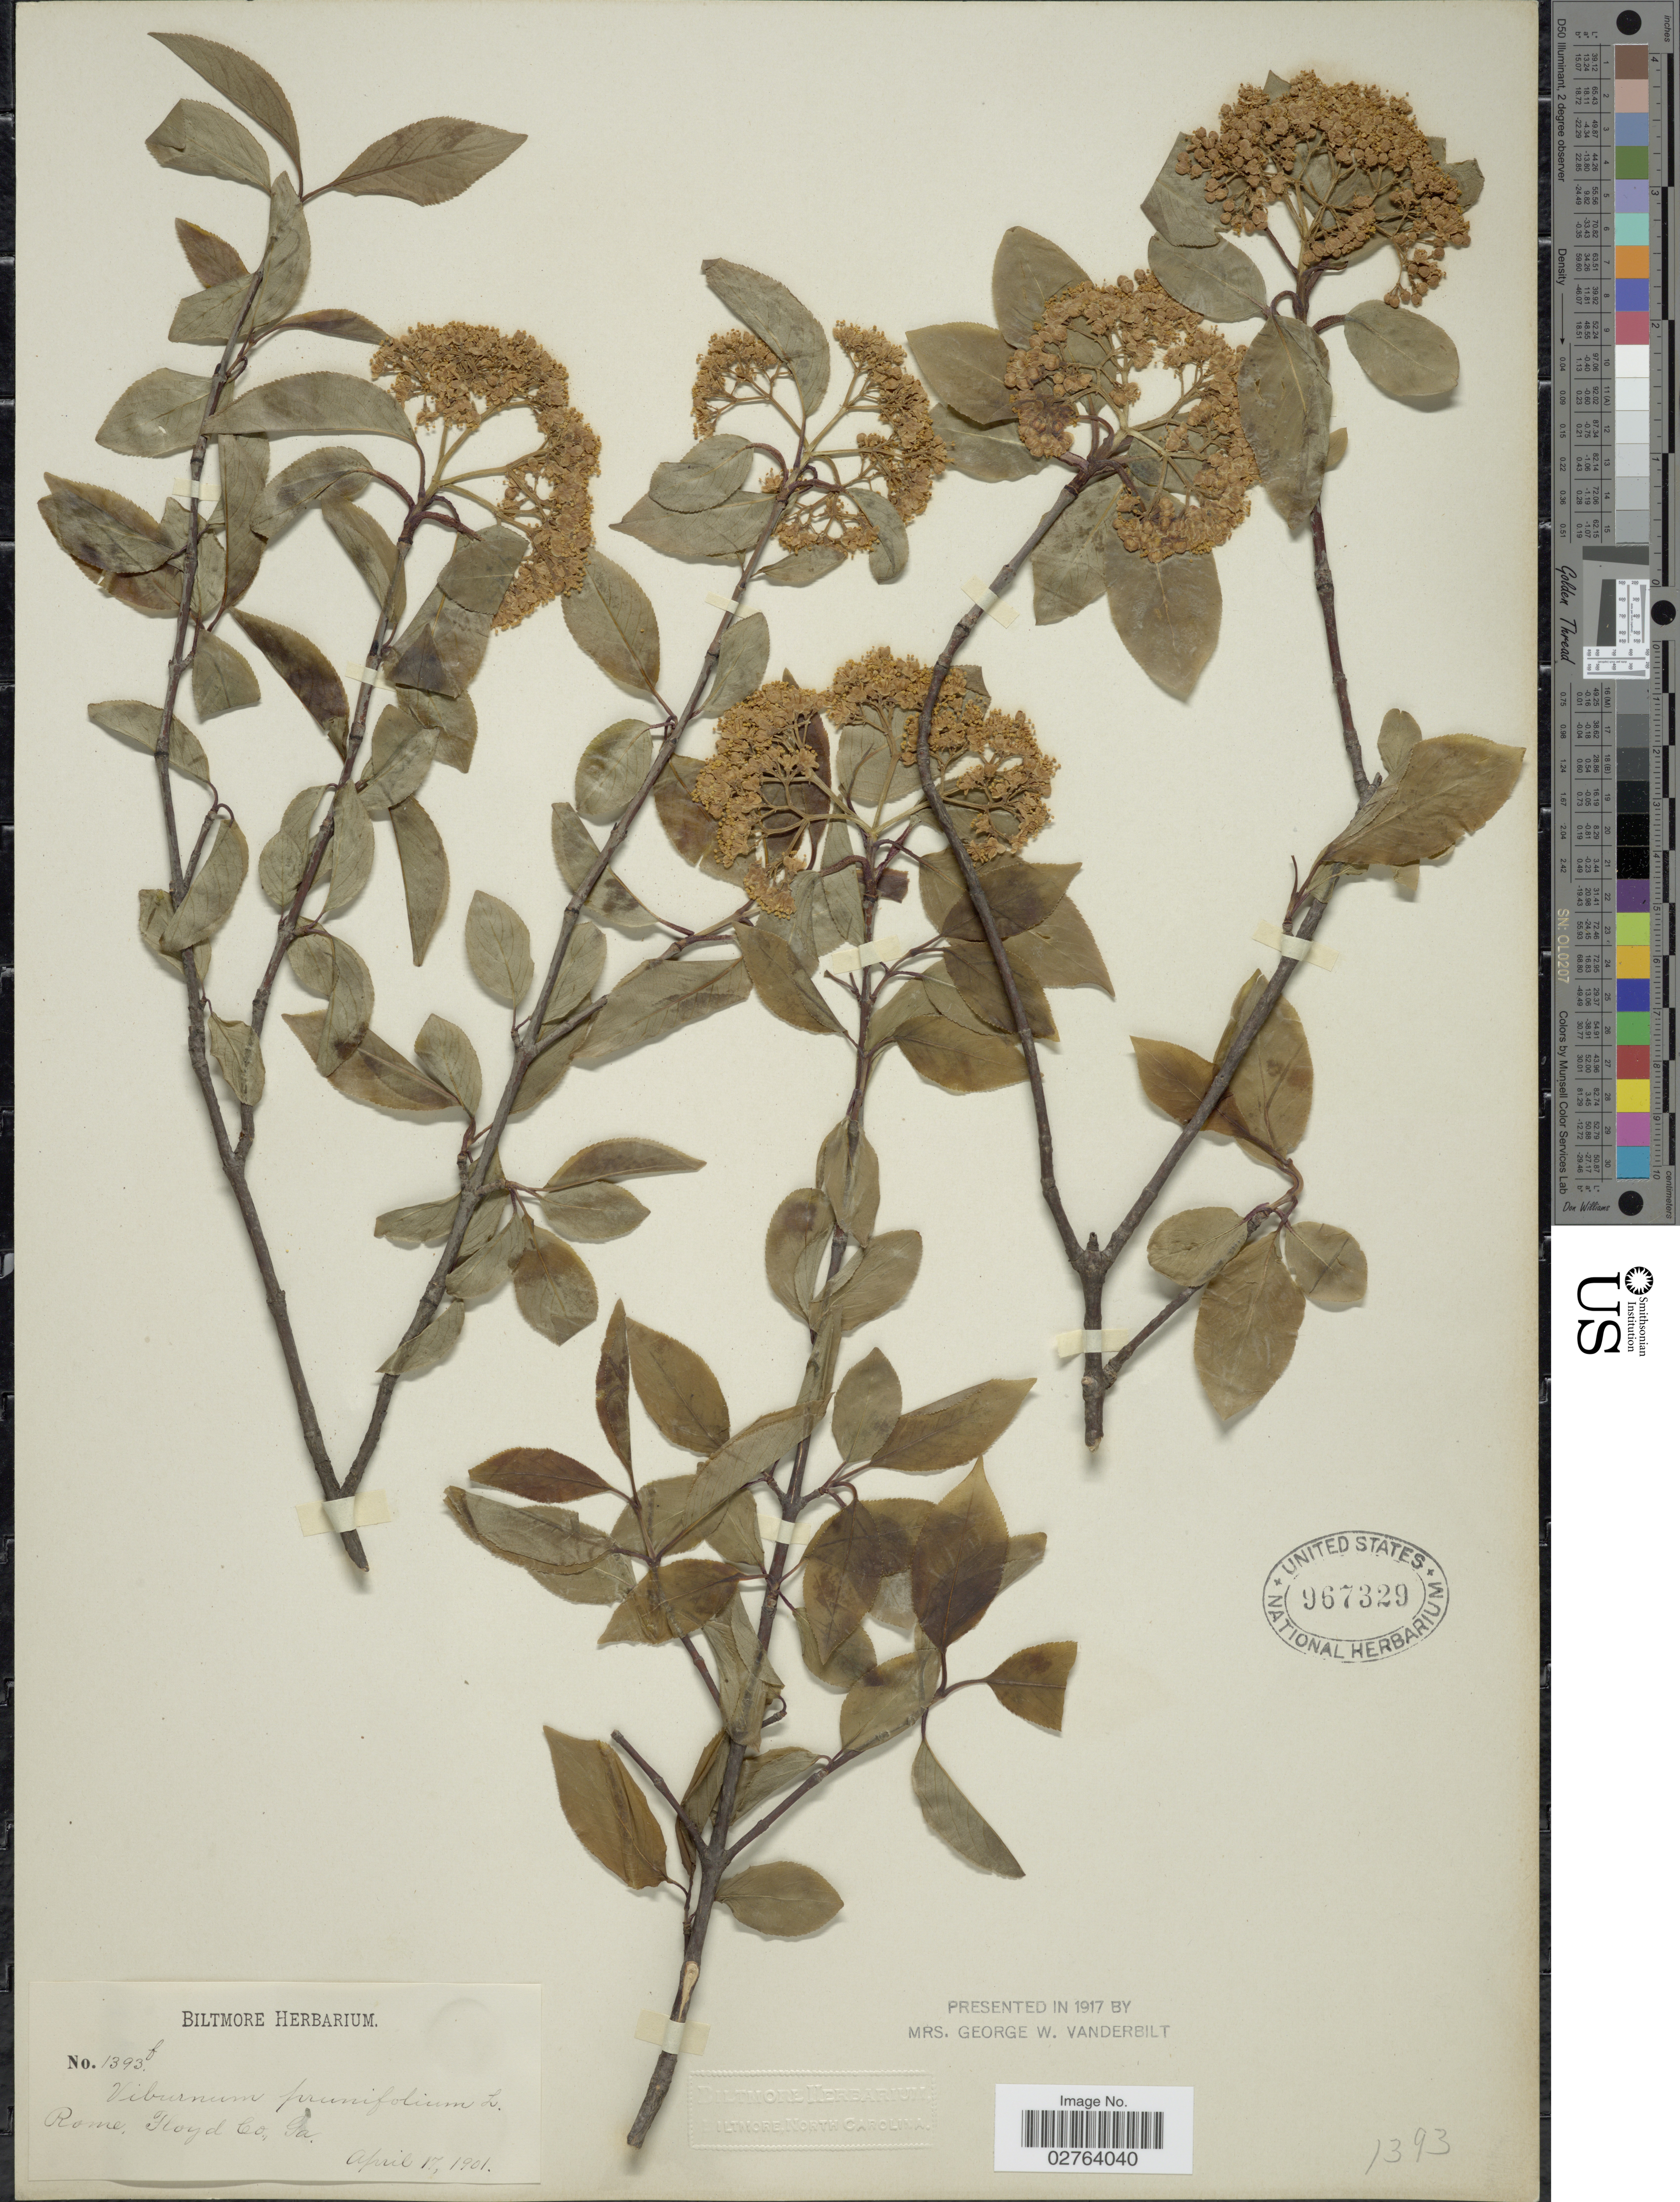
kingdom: Plantae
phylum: Tracheophyta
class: Magnoliopsida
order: Dipsacales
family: Viburnaceae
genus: Viburnum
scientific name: Viburnum prunifolium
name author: L.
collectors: ex herb. Biltmore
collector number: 1393f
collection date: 1901-04-17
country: United States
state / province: Georgia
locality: Rome. Floyd Co.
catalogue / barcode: US 967329